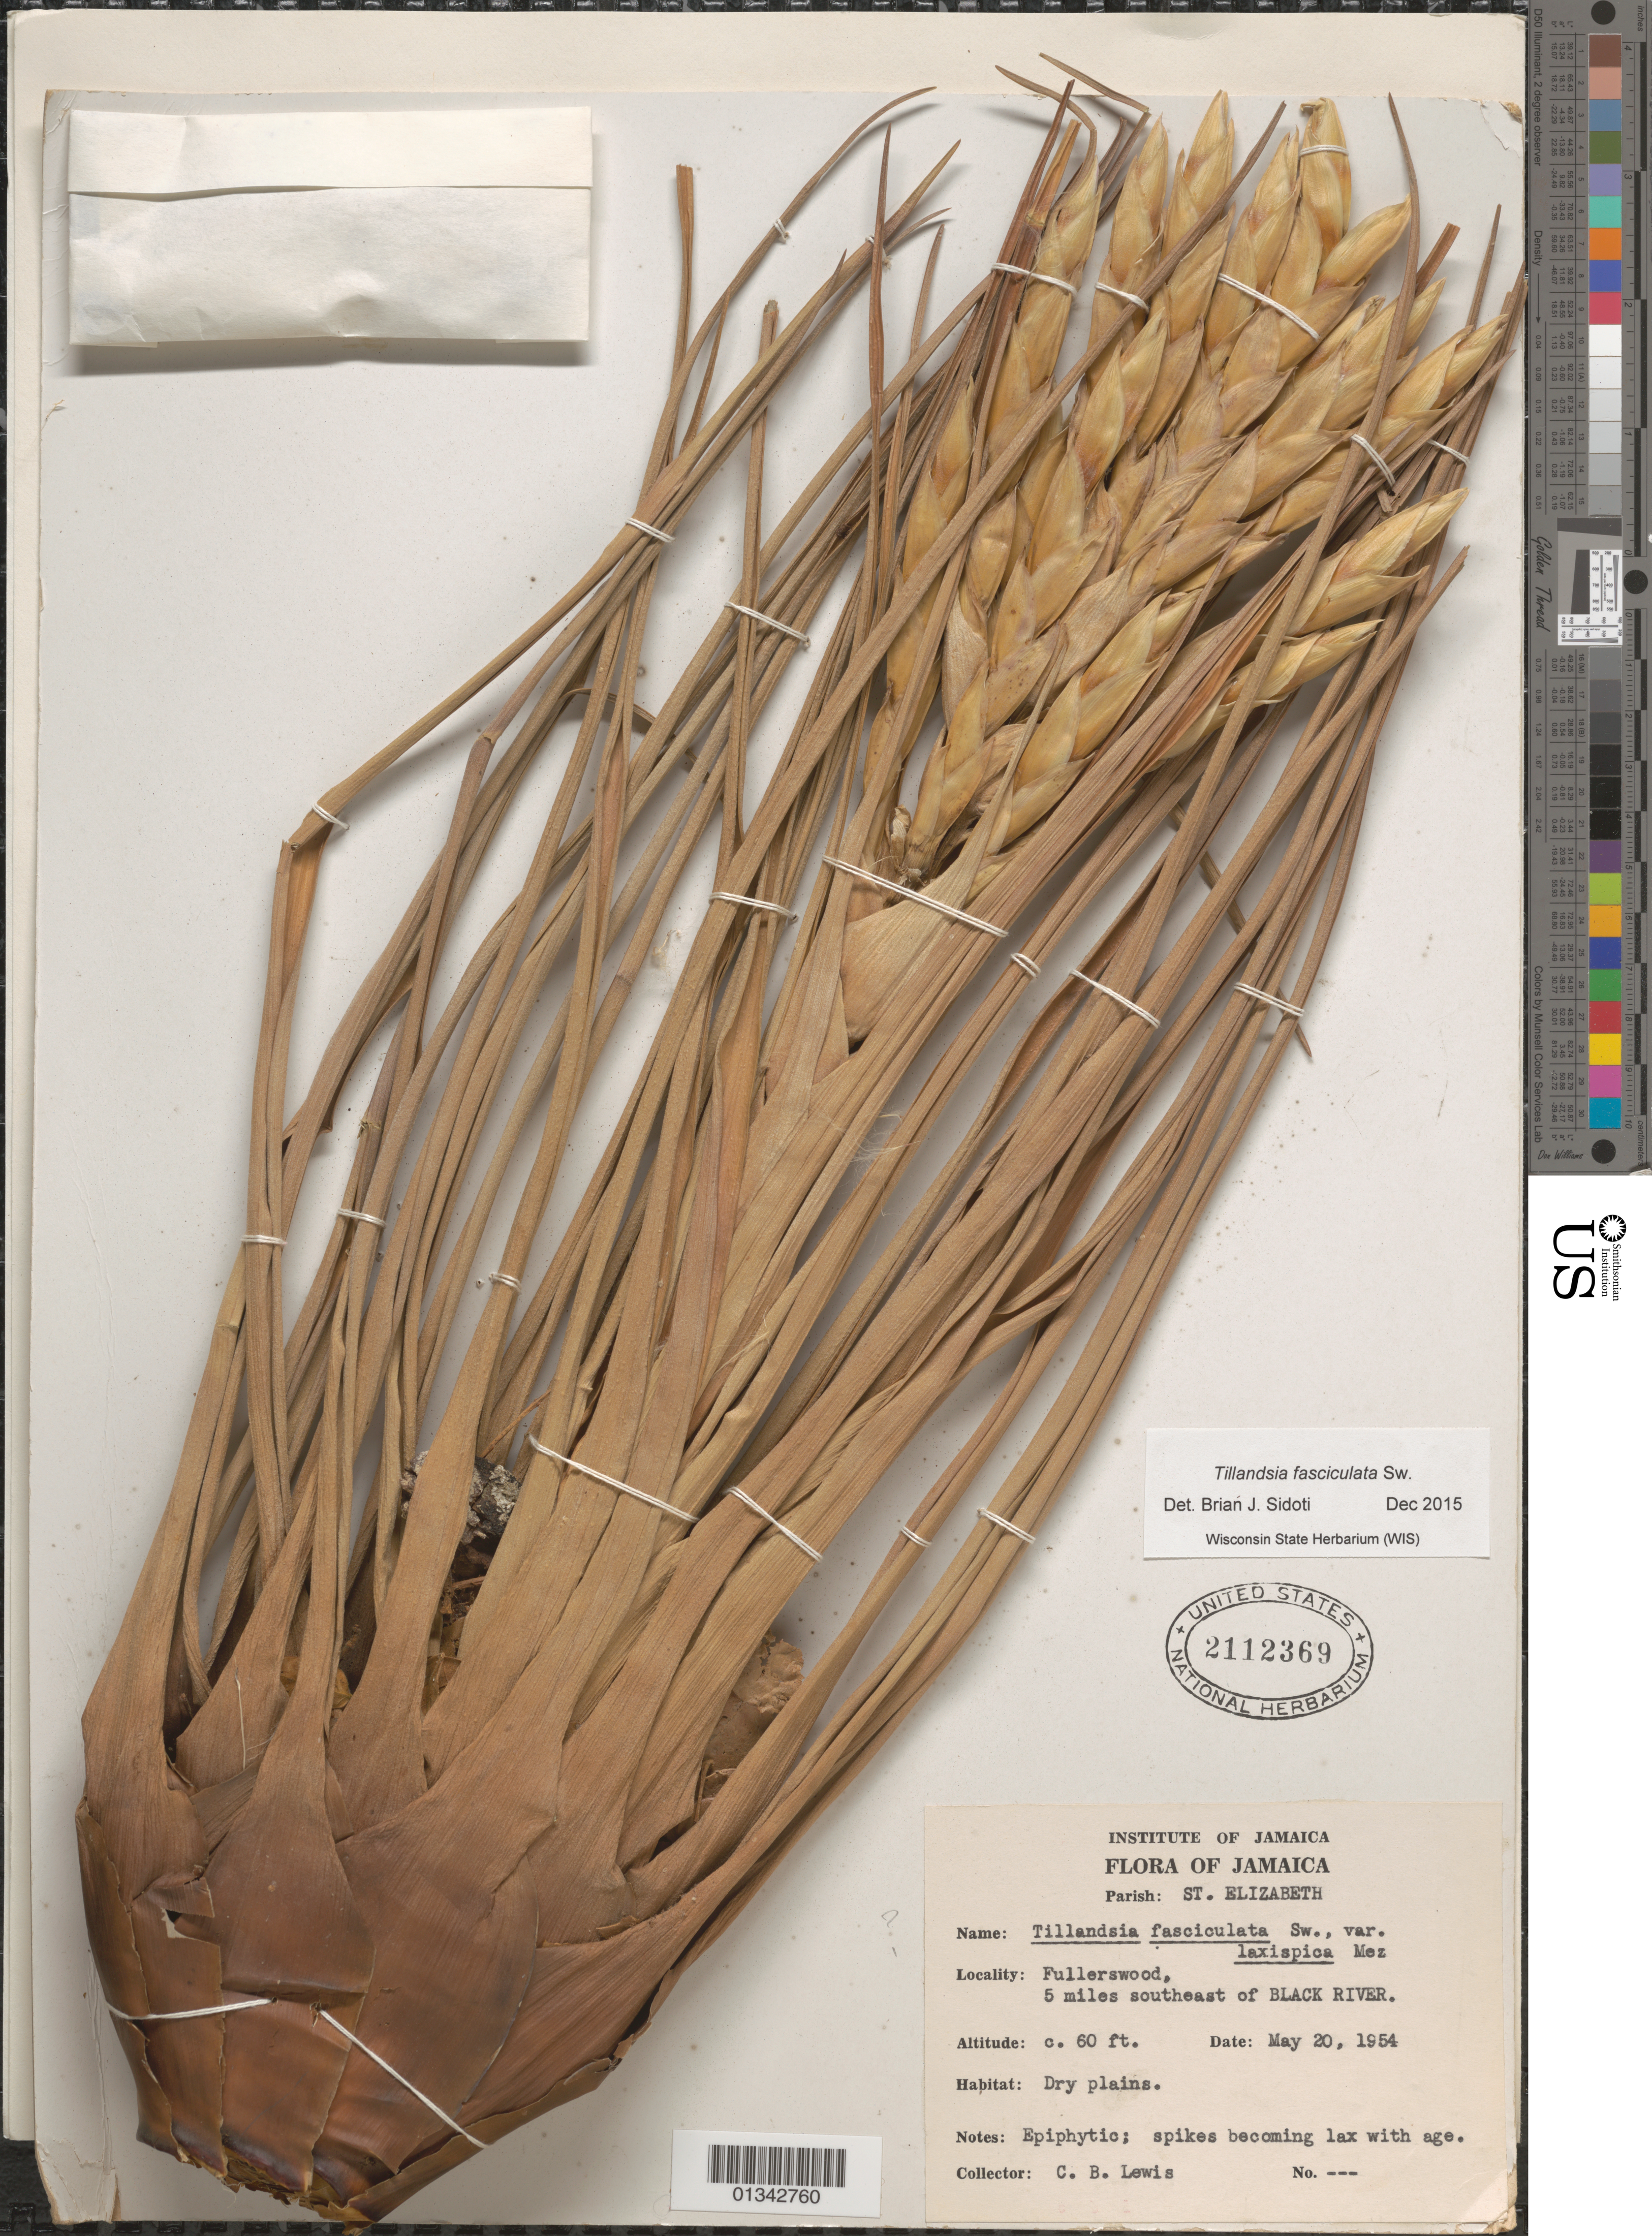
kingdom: Plantae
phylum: Tracheophyta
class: Liliopsida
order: Poales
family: Bromeliaceae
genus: Tillandsia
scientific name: Tillandsia fasciculata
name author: Sw.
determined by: Sidoti, B. J.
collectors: C. B. Lewis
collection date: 1954-05-20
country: Jamaica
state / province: Saint Elizabeth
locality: Fullerswood, 5 miles SE of Black River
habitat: Dry plains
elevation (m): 18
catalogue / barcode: US 2112369